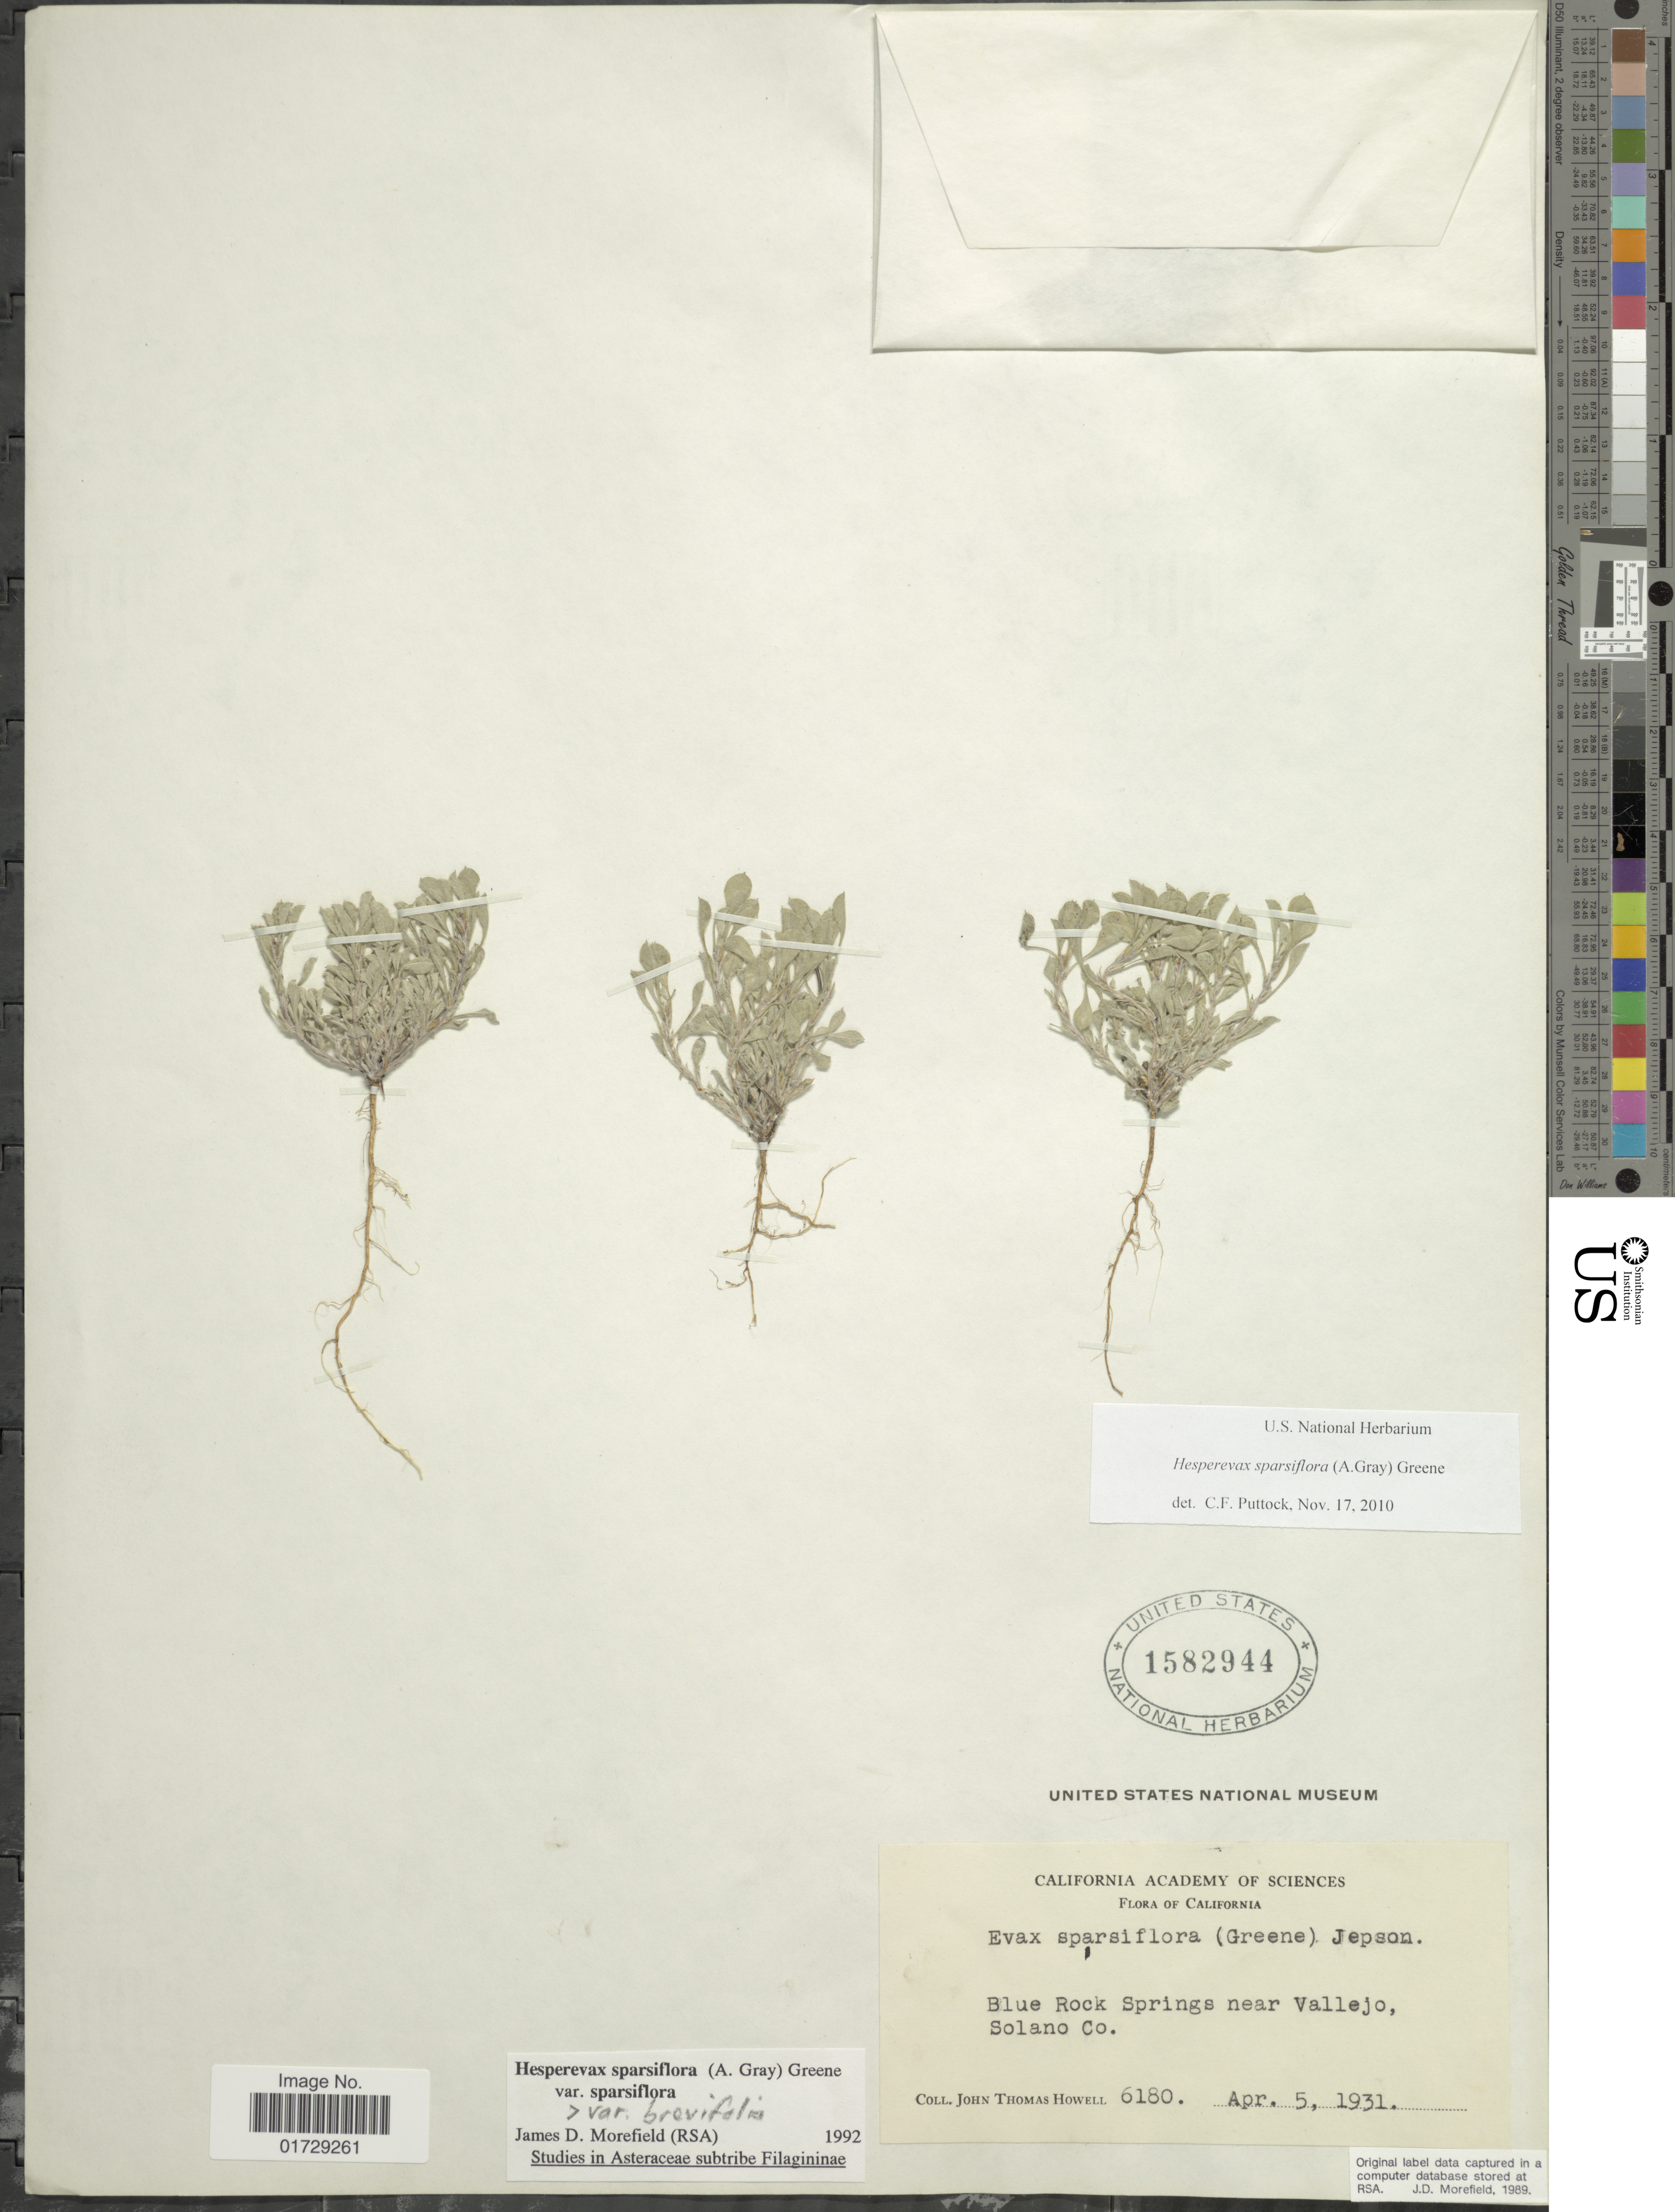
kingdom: Plantae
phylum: Tracheophyta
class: Magnoliopsida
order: Asterales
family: Asteraceae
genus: Hesperevax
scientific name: Hesperevax sparsiflora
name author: (A. Gray) Greene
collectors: J. T. Howell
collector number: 6180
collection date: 1931-04-05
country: United States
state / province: California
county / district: Solano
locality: Blue Rock Springs near Vallejo, Solano Co.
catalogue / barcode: US 1582944